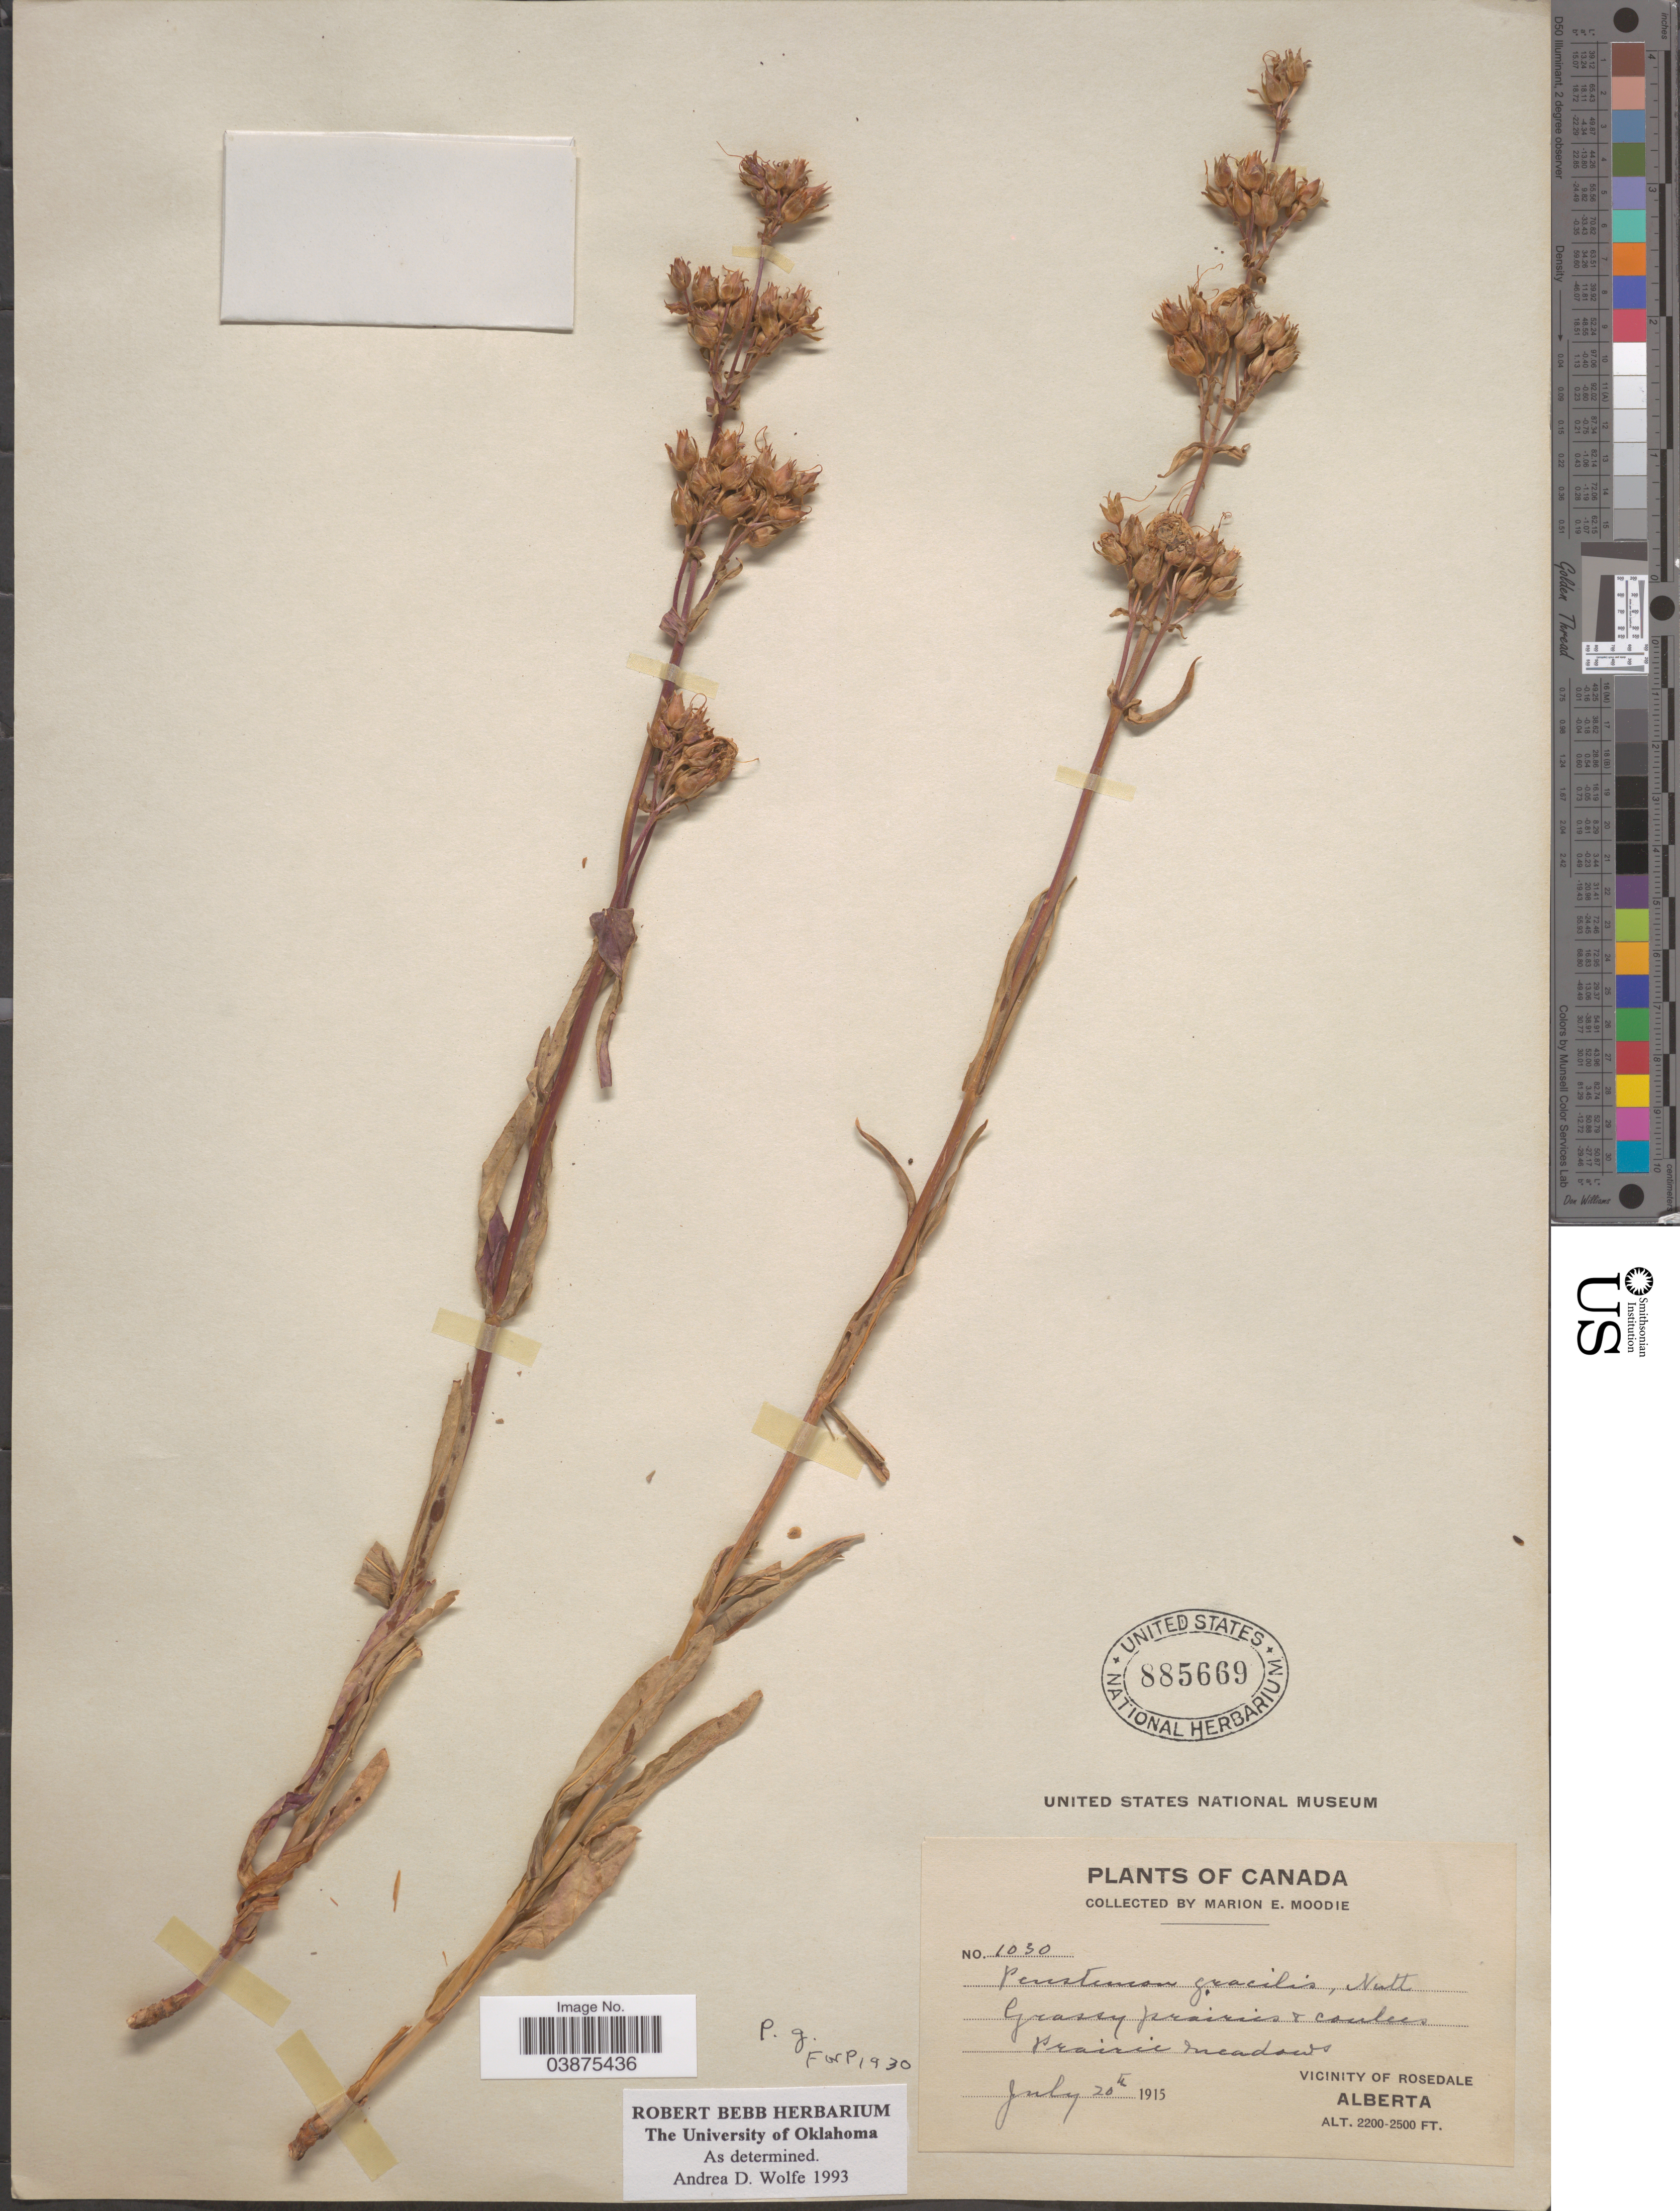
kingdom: Plantae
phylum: Tracheophyta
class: Magnoliopsida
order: Lamiales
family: Plantaginaceae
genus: Penstemon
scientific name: Penstemon gracilis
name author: Nutt.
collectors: M. E. Moodie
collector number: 1030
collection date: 1915-07-20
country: Canada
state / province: Alberta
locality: Grassy prairies & coulees. Prairie meadows. Vicinity of Rosedale.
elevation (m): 671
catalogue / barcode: US 885669